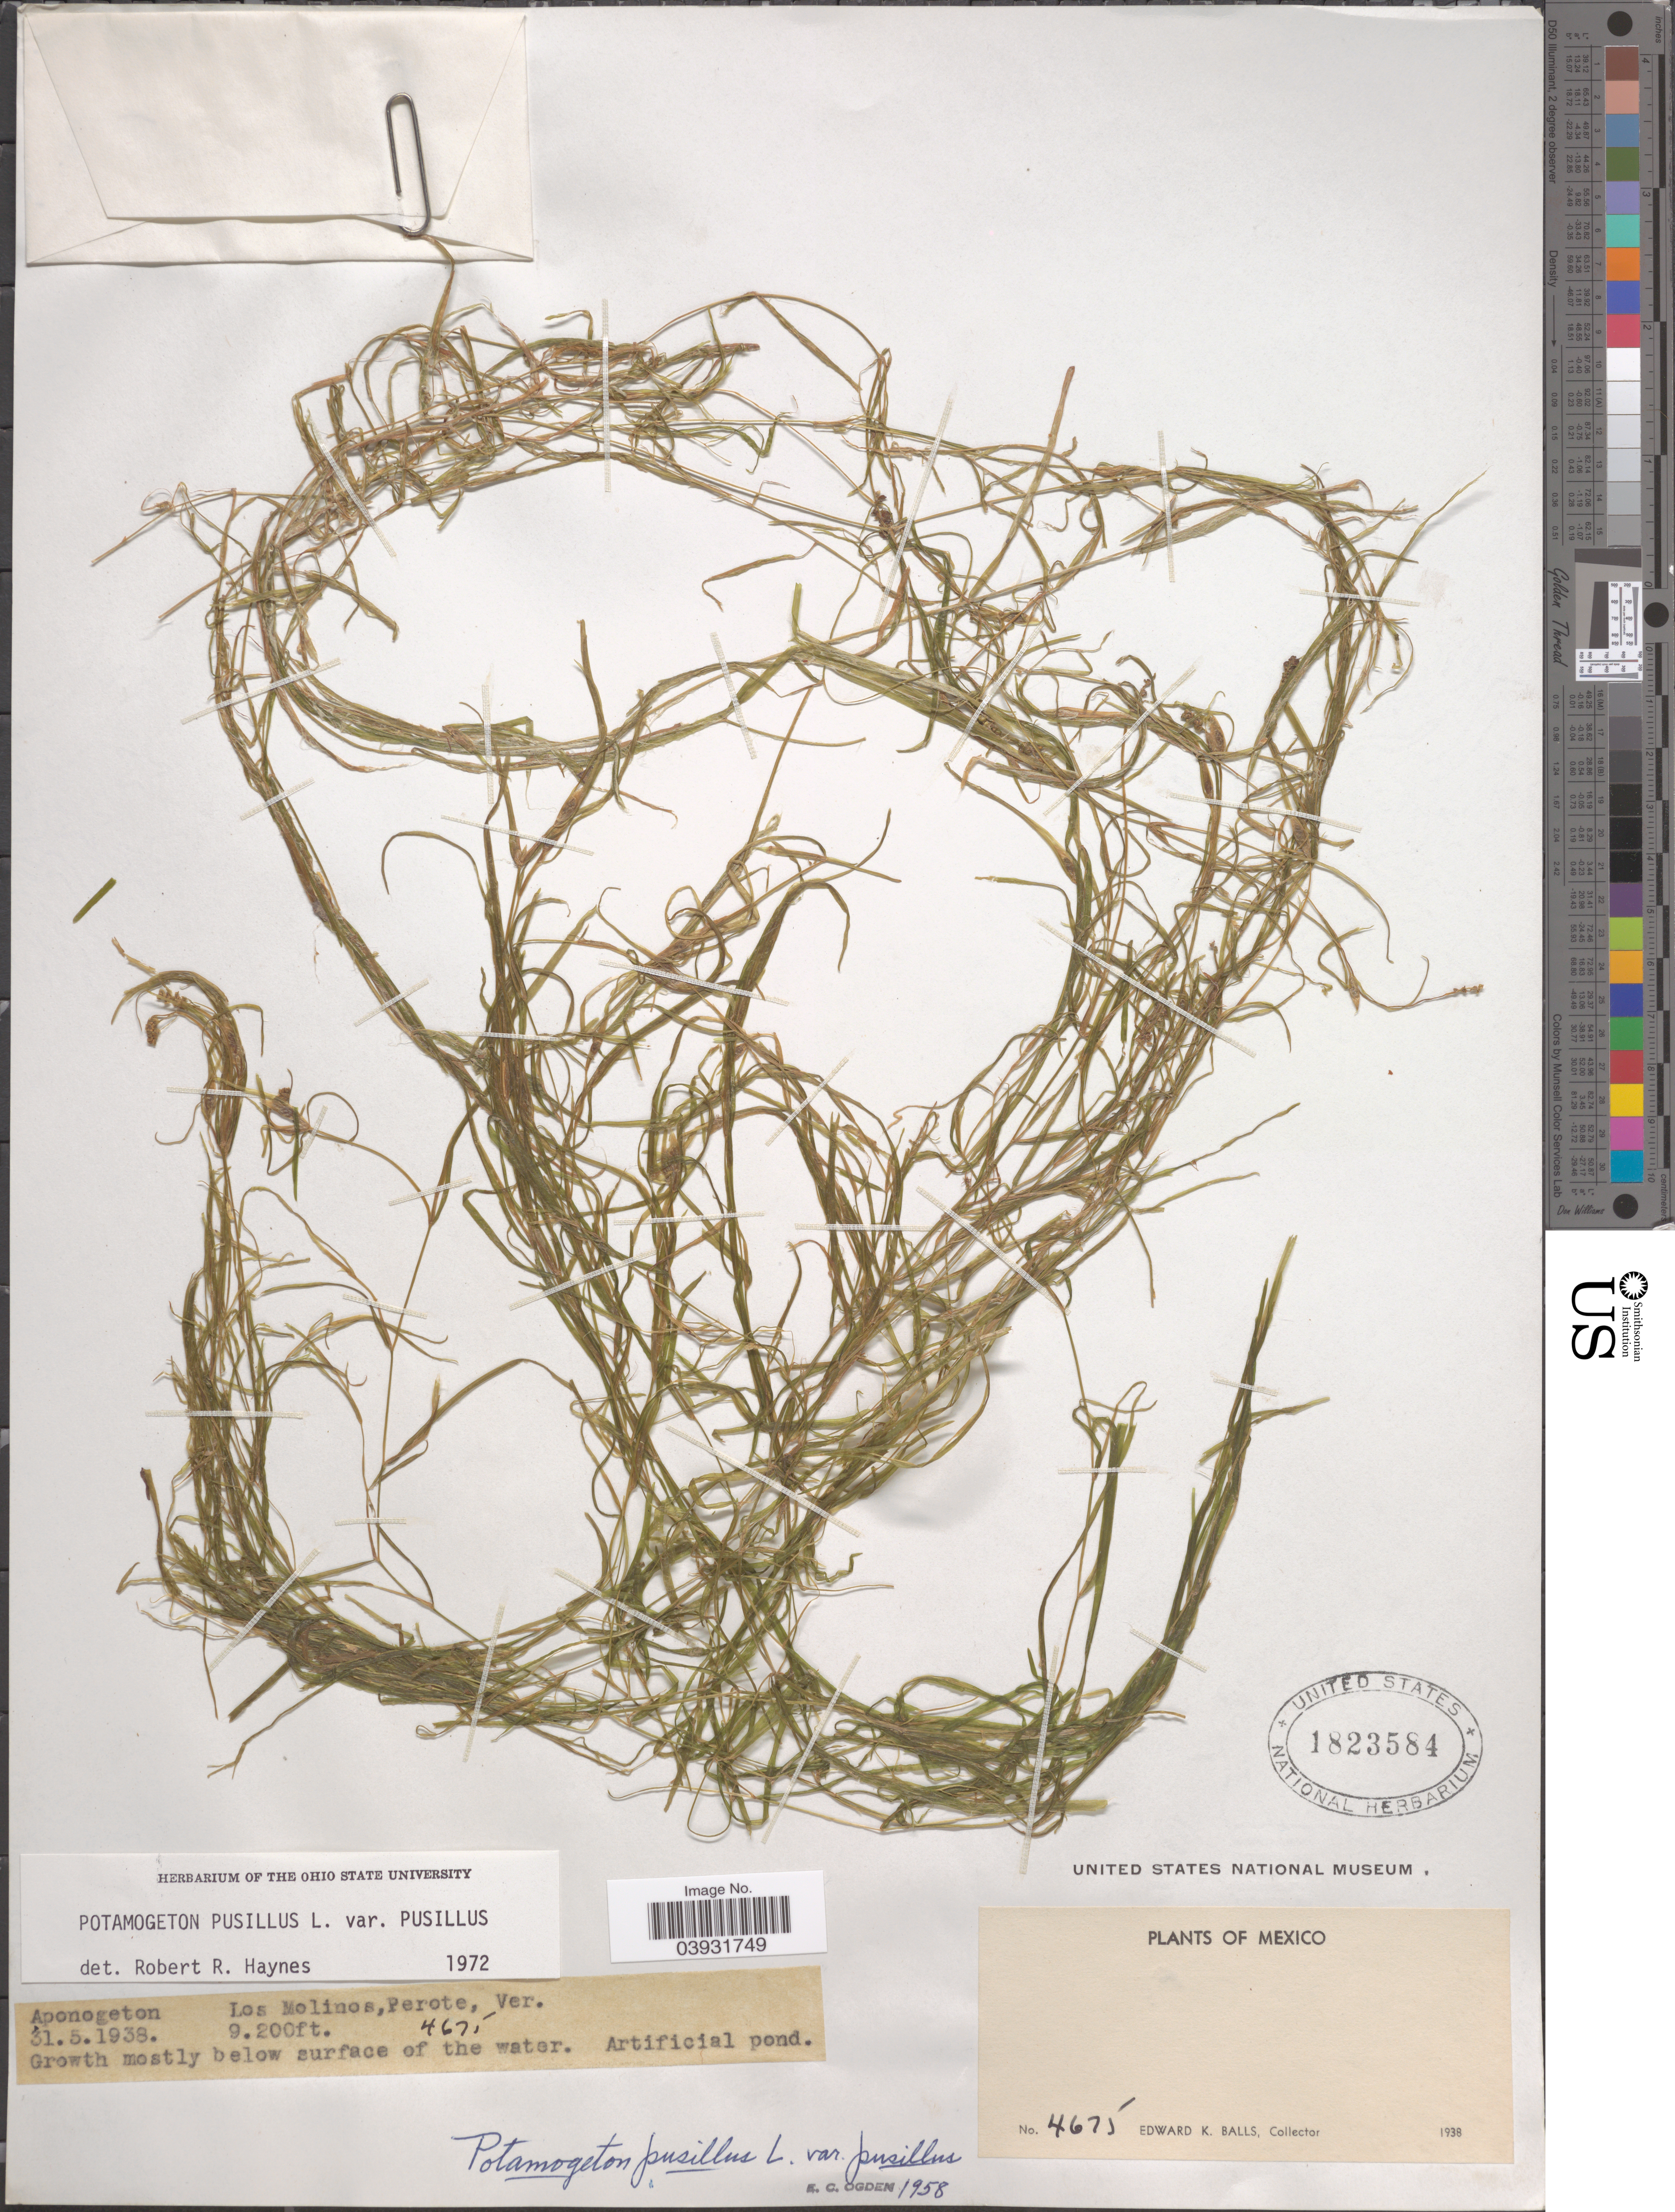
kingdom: Plantae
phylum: Tracheophyta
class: Liliopsida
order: Alismatales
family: Potamogetonaceae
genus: Potamogeton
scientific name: Potamogeton pusillus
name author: L.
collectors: E. K. Balls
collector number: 4675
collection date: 1938-05-31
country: Mexico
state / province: Veracruz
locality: Los Molinos, Perote, Ver.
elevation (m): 2804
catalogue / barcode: US 1823584